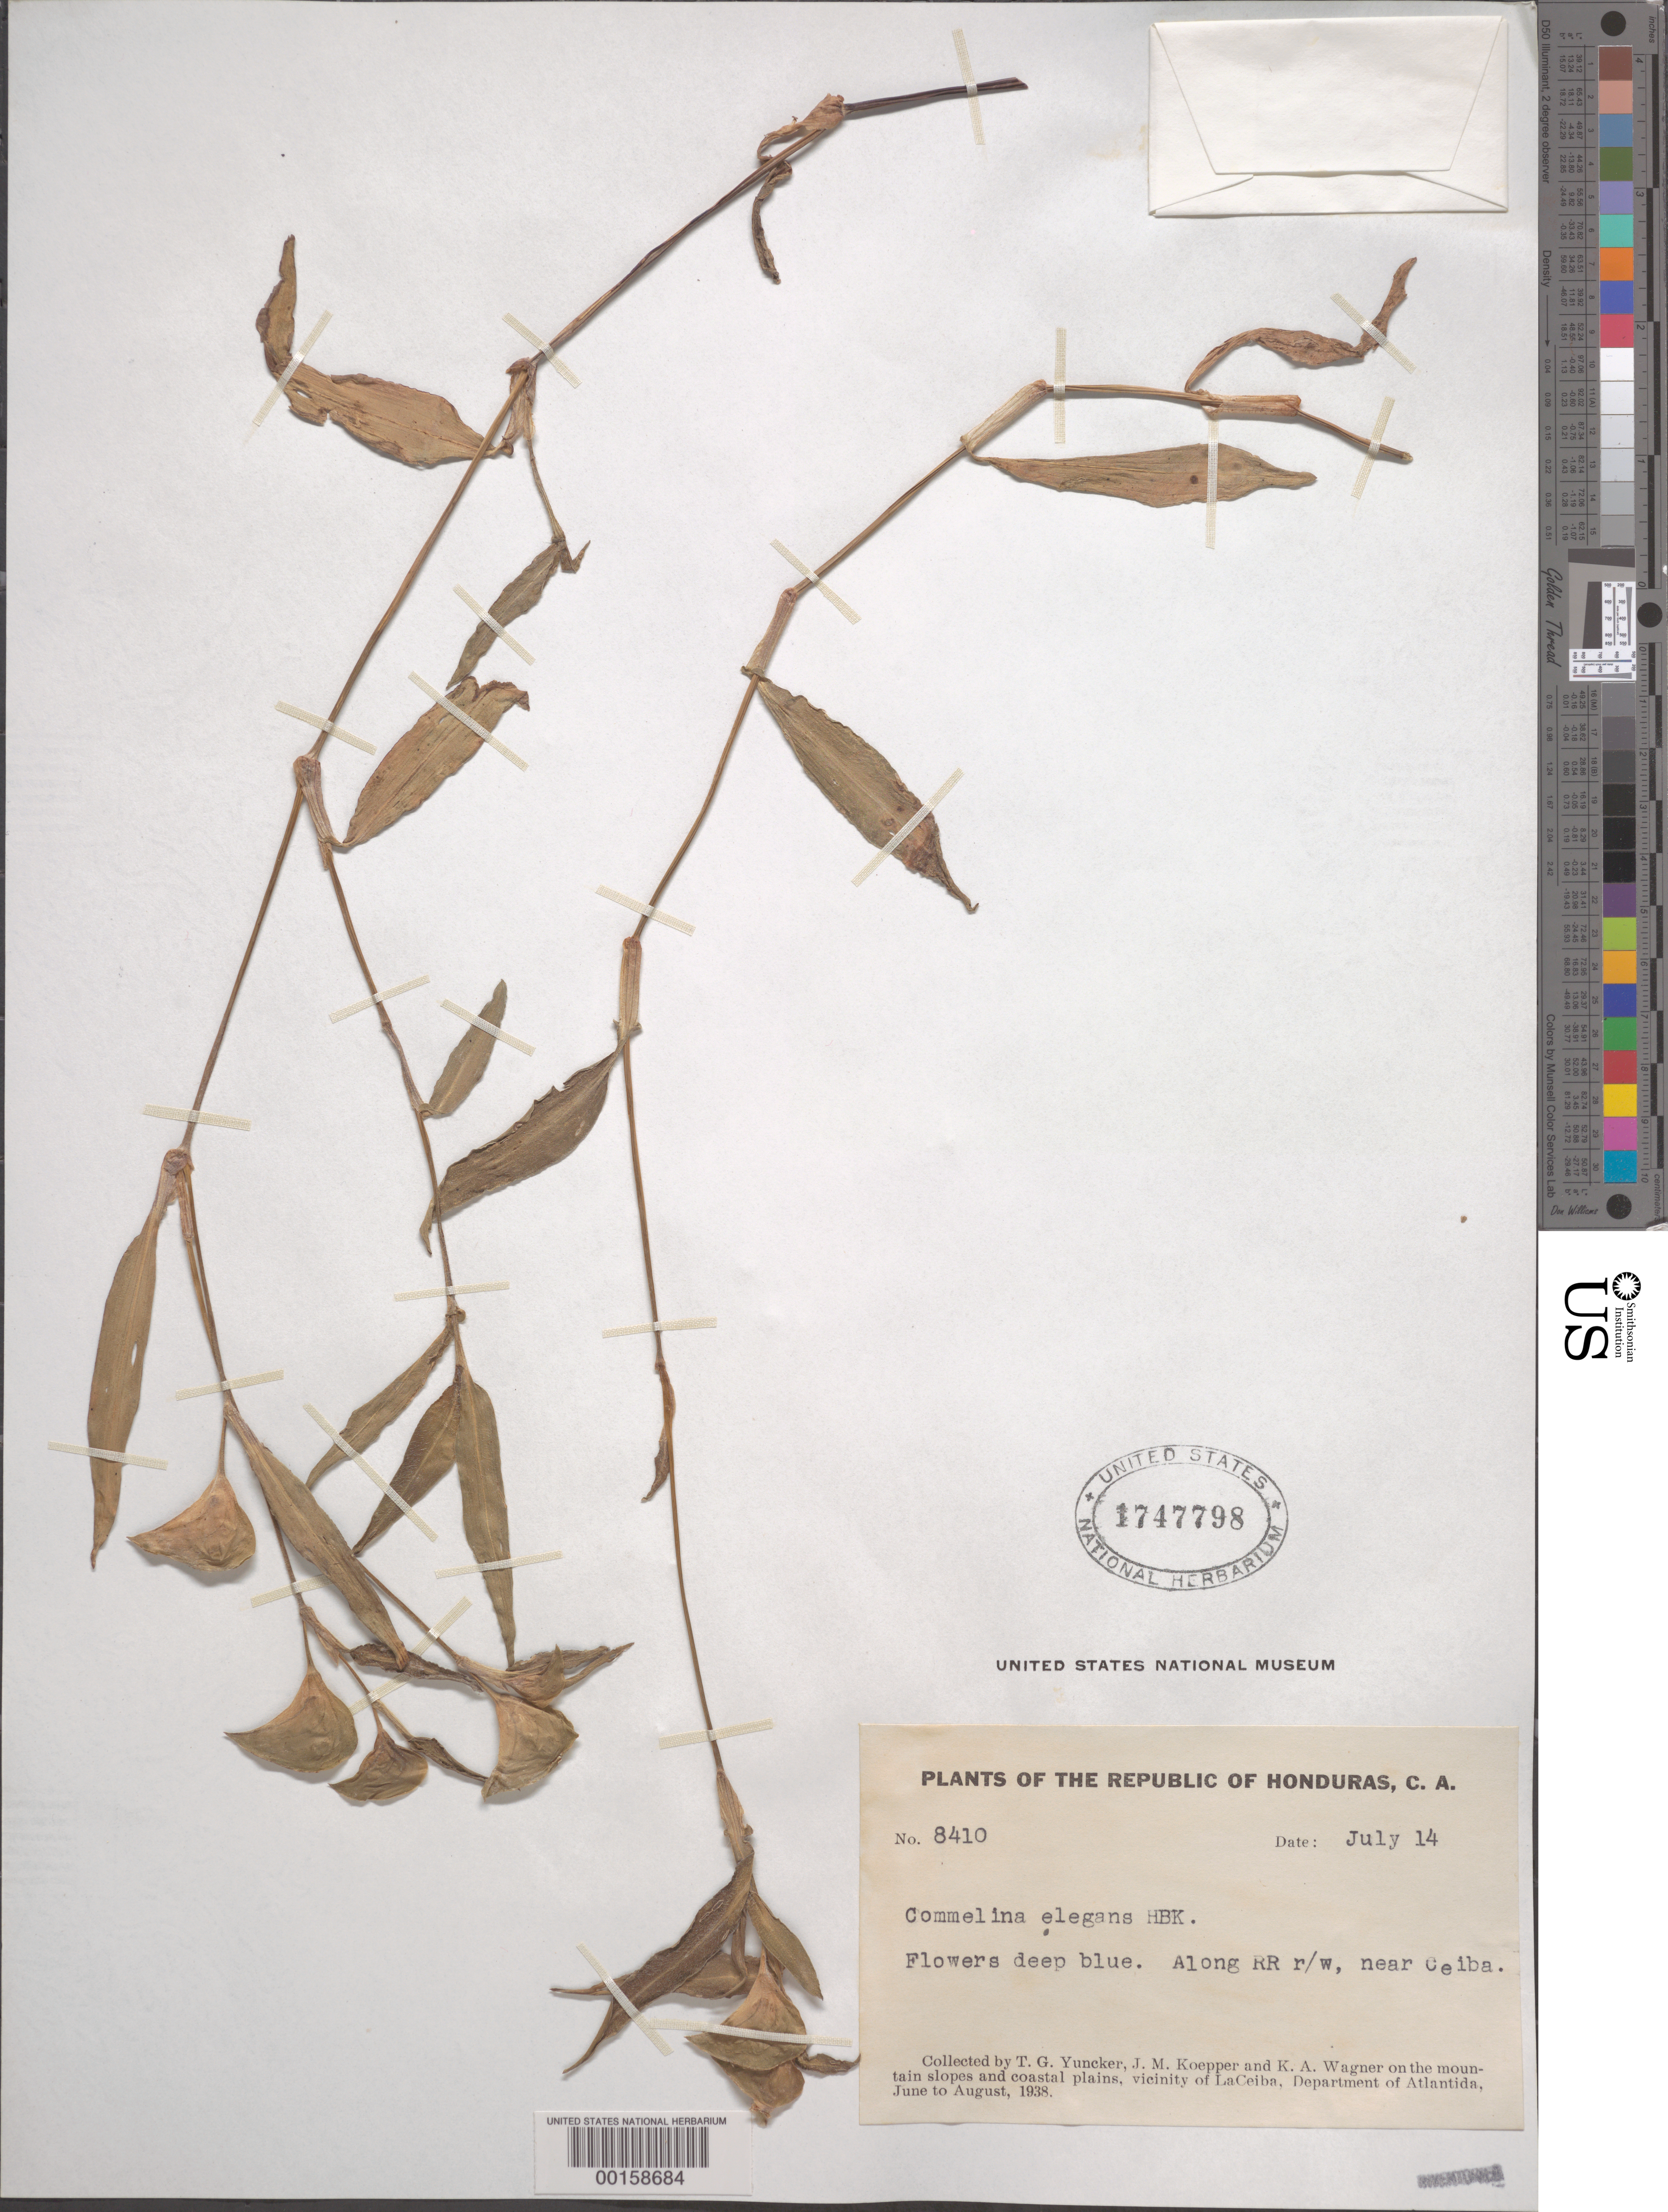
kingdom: Plantae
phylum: Tracheophyta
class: Liliopsida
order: Commelinales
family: Commelinaceae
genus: Commelina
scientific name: Commelina erecta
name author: L.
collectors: T. G. Yuncker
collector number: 8410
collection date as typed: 14 Jul 1938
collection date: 1938-07-14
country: Honduras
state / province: Atlántida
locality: La Ceiba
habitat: Mountain slopes; coastal plains, along r.r. tracks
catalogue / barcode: US 1747798